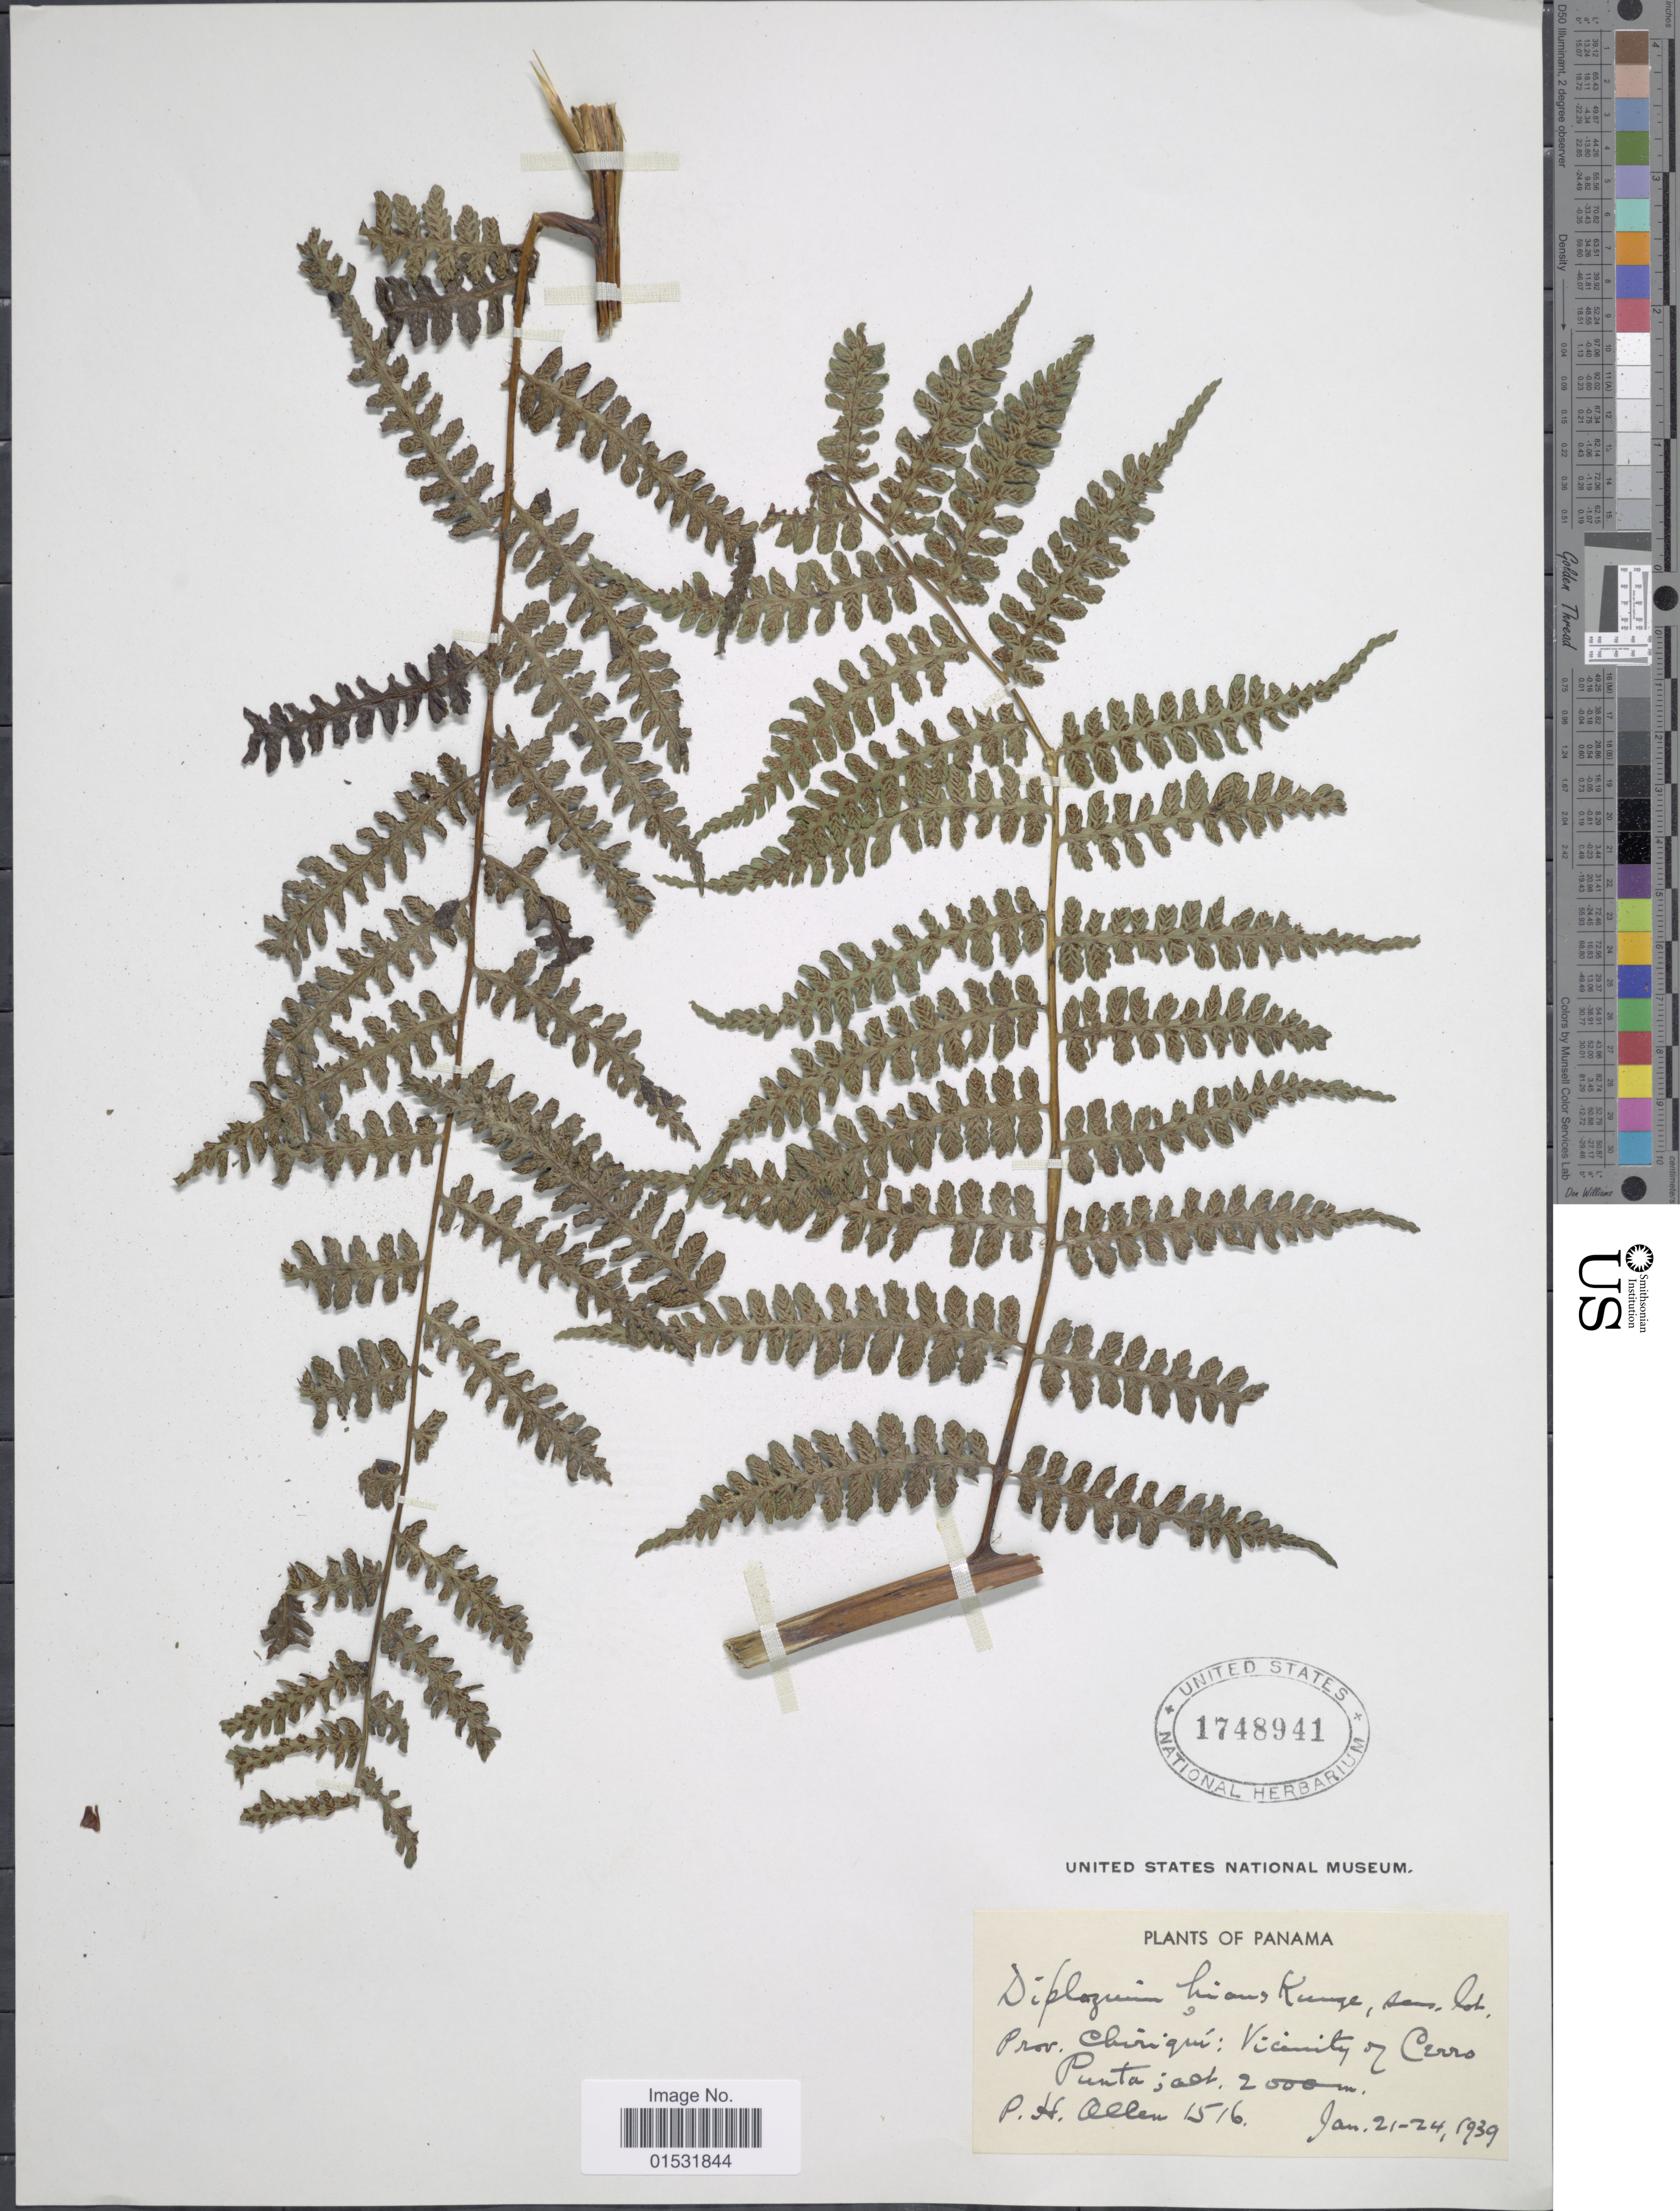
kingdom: Plantae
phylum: Tracheophyta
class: Polypodiopsida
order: Polypodiales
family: Athyriaceae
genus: Diplazium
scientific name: Diplazium hians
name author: Kunze ex Klotzsch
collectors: P. H. Allen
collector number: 1516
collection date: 1939-01-21/1939-01-24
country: Panama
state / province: Chiriqui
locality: Vicinity of Cerro Punta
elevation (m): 2000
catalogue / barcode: US 1748941